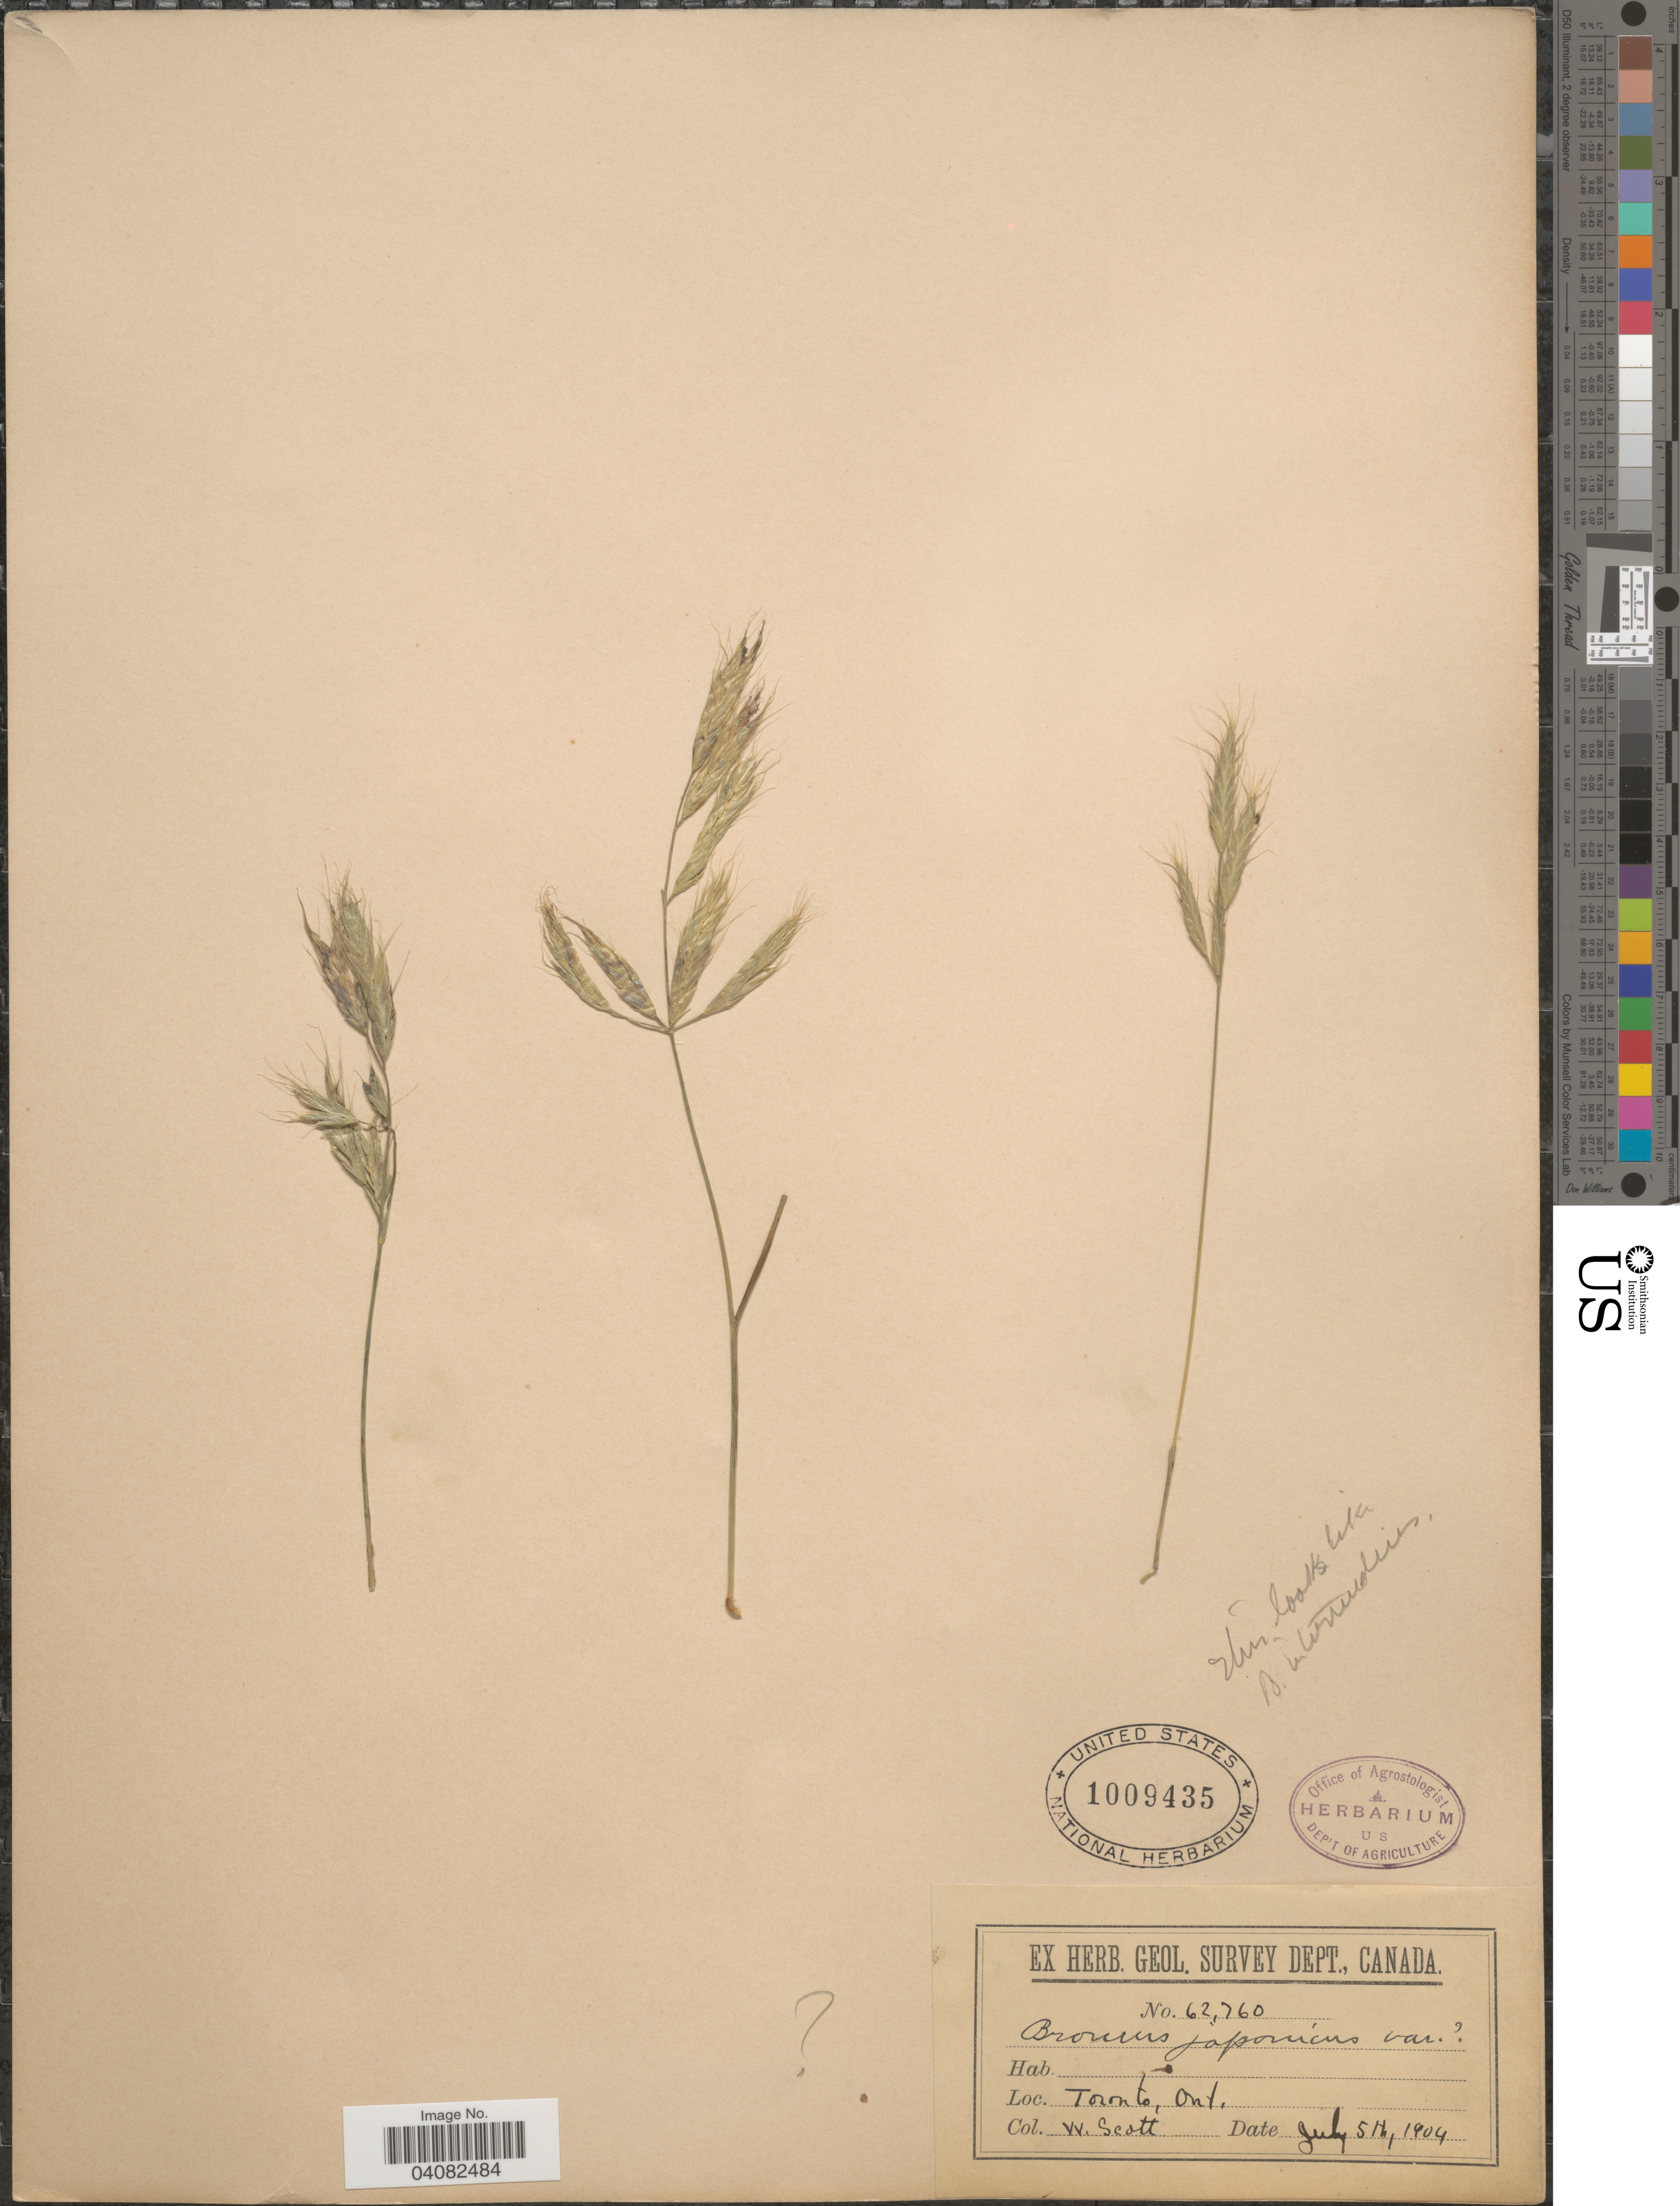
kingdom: Plantae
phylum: Tracheophyta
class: Liliopsida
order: Poales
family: Poaceae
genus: Bromus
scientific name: Bromus japonicus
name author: Houtt.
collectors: V. Prescott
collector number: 62760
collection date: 1904-07-05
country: Canada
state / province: Ontario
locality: Toronto.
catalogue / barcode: US 1009435